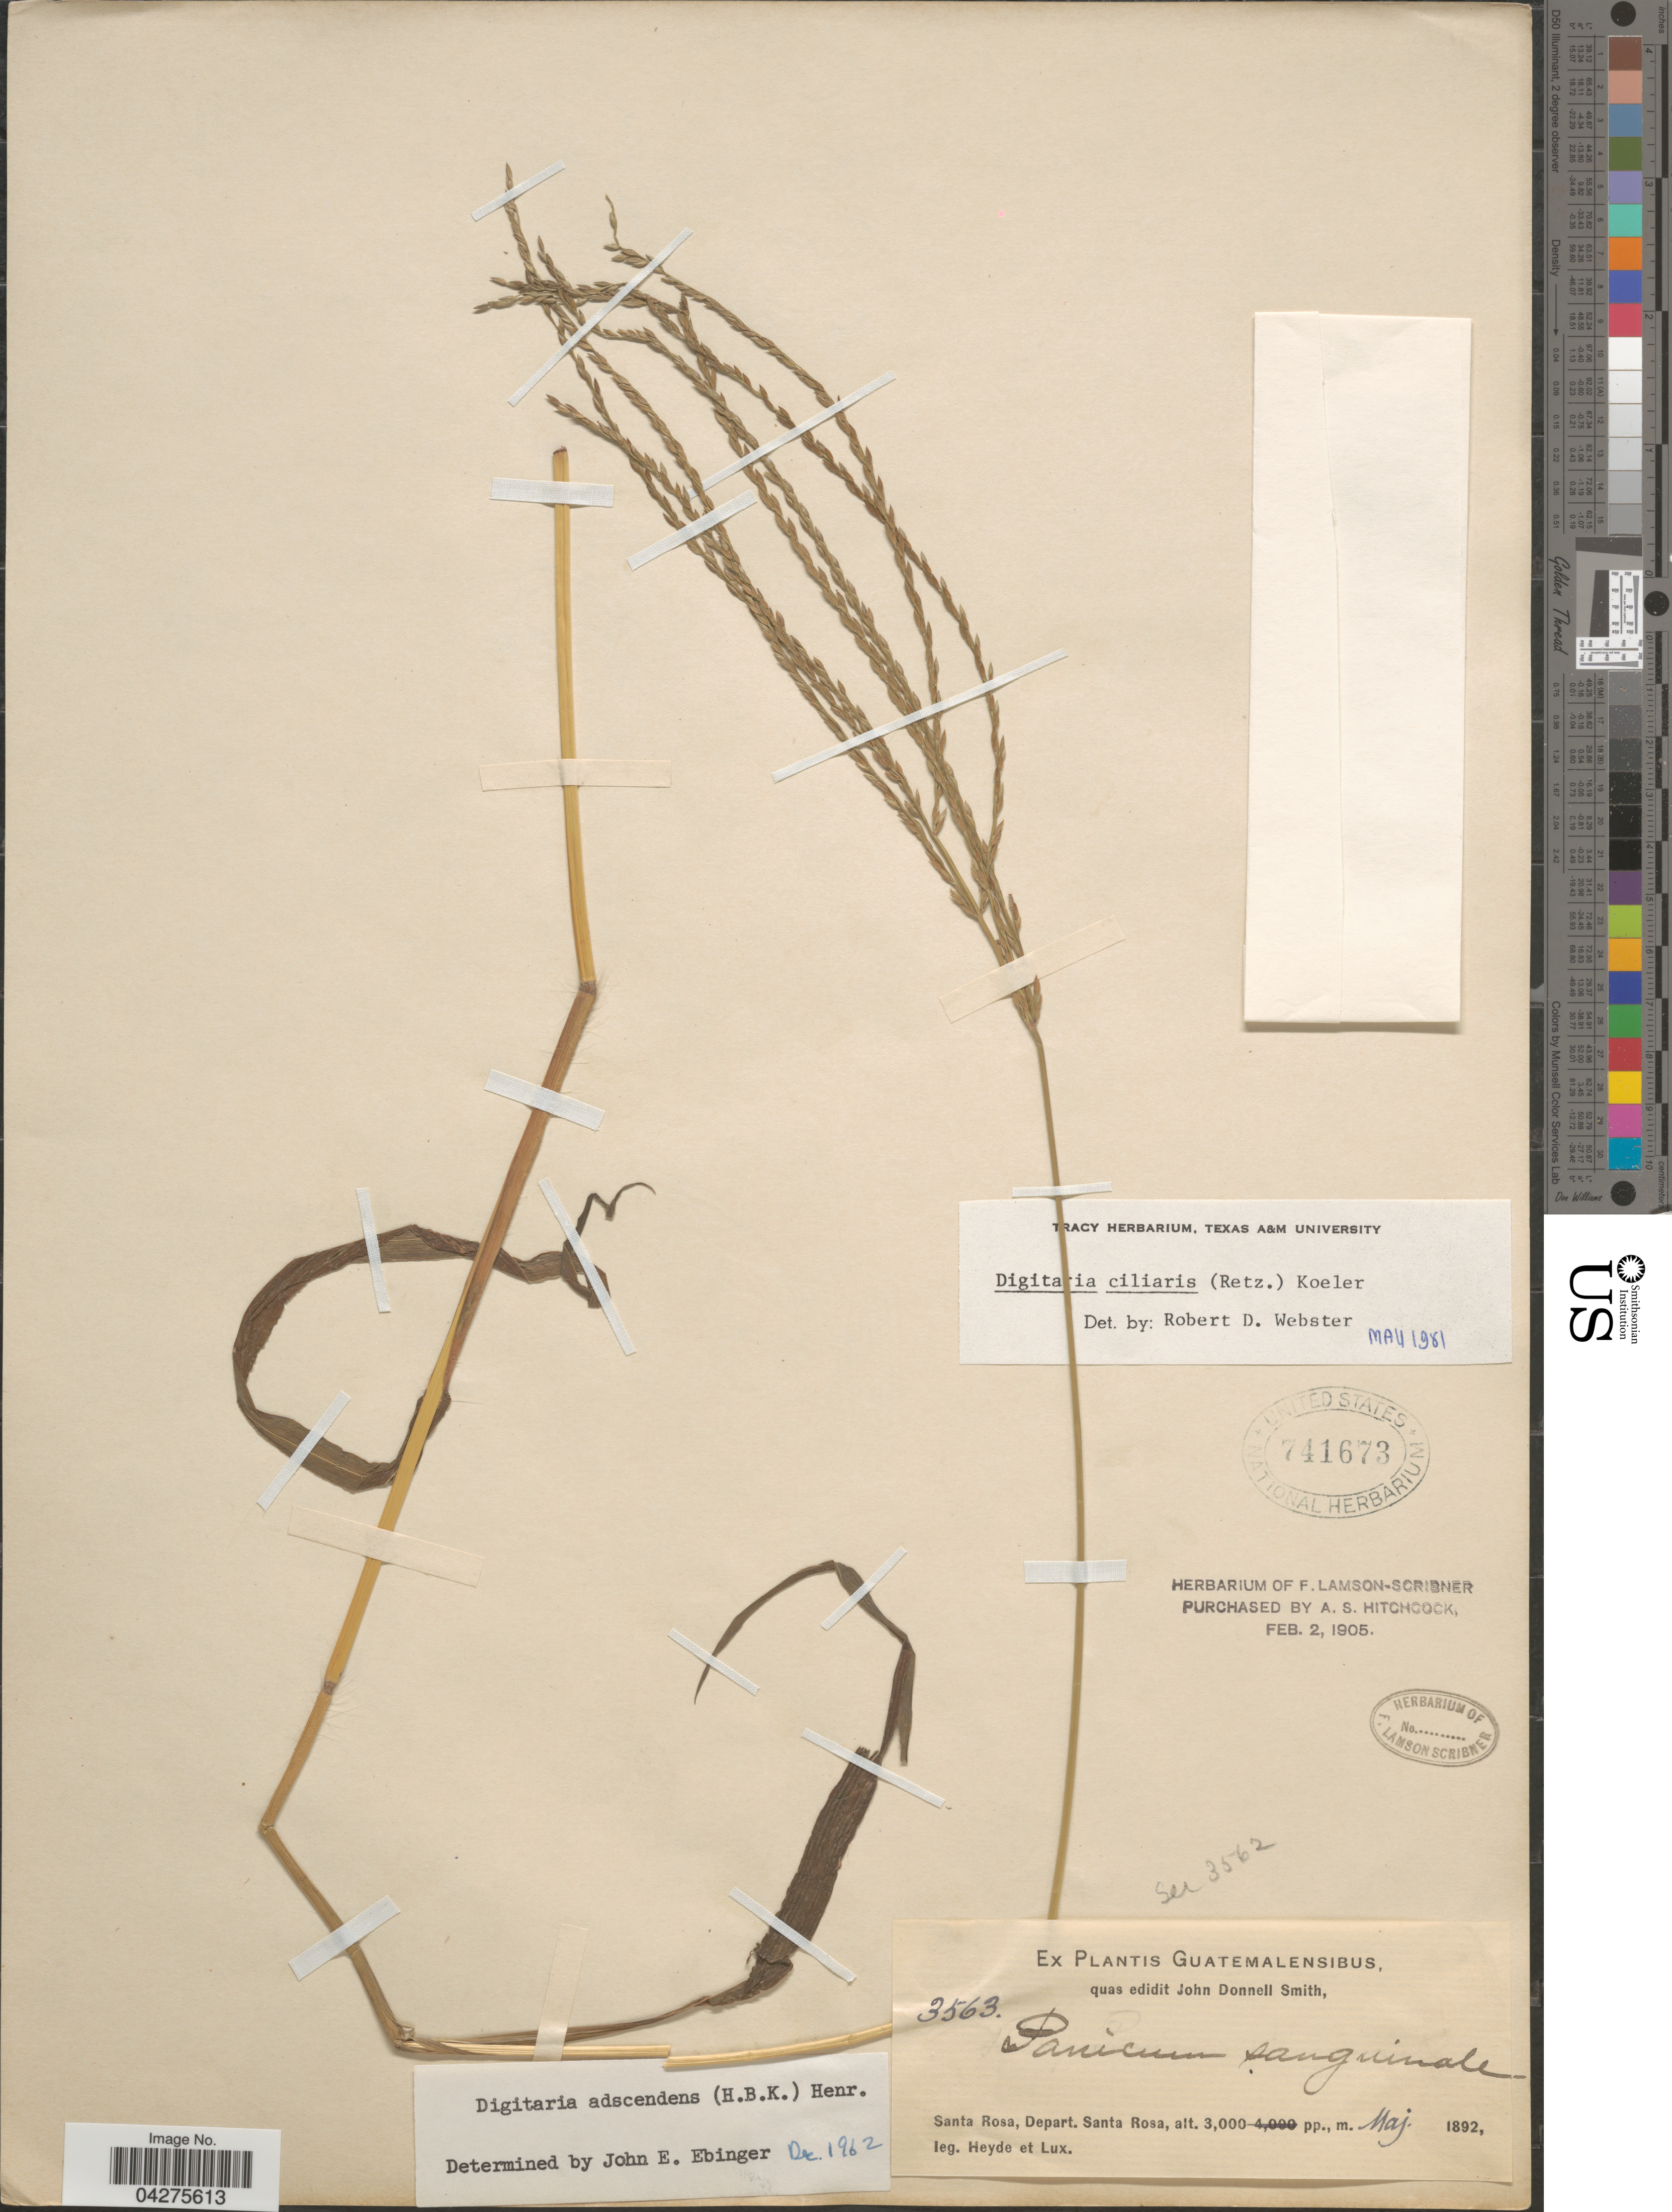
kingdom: Plantae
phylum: Tracheophyta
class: Liliopsida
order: Poales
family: Poaceae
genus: Digitaria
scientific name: Digitaria ciliaris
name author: (Retz.) Koeler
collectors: Heyde & Lux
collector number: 3563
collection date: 1892-05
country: Guatemala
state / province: Santa Rosa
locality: Santa Rosa, Depart. Santa Rosa.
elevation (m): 914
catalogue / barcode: US 741673